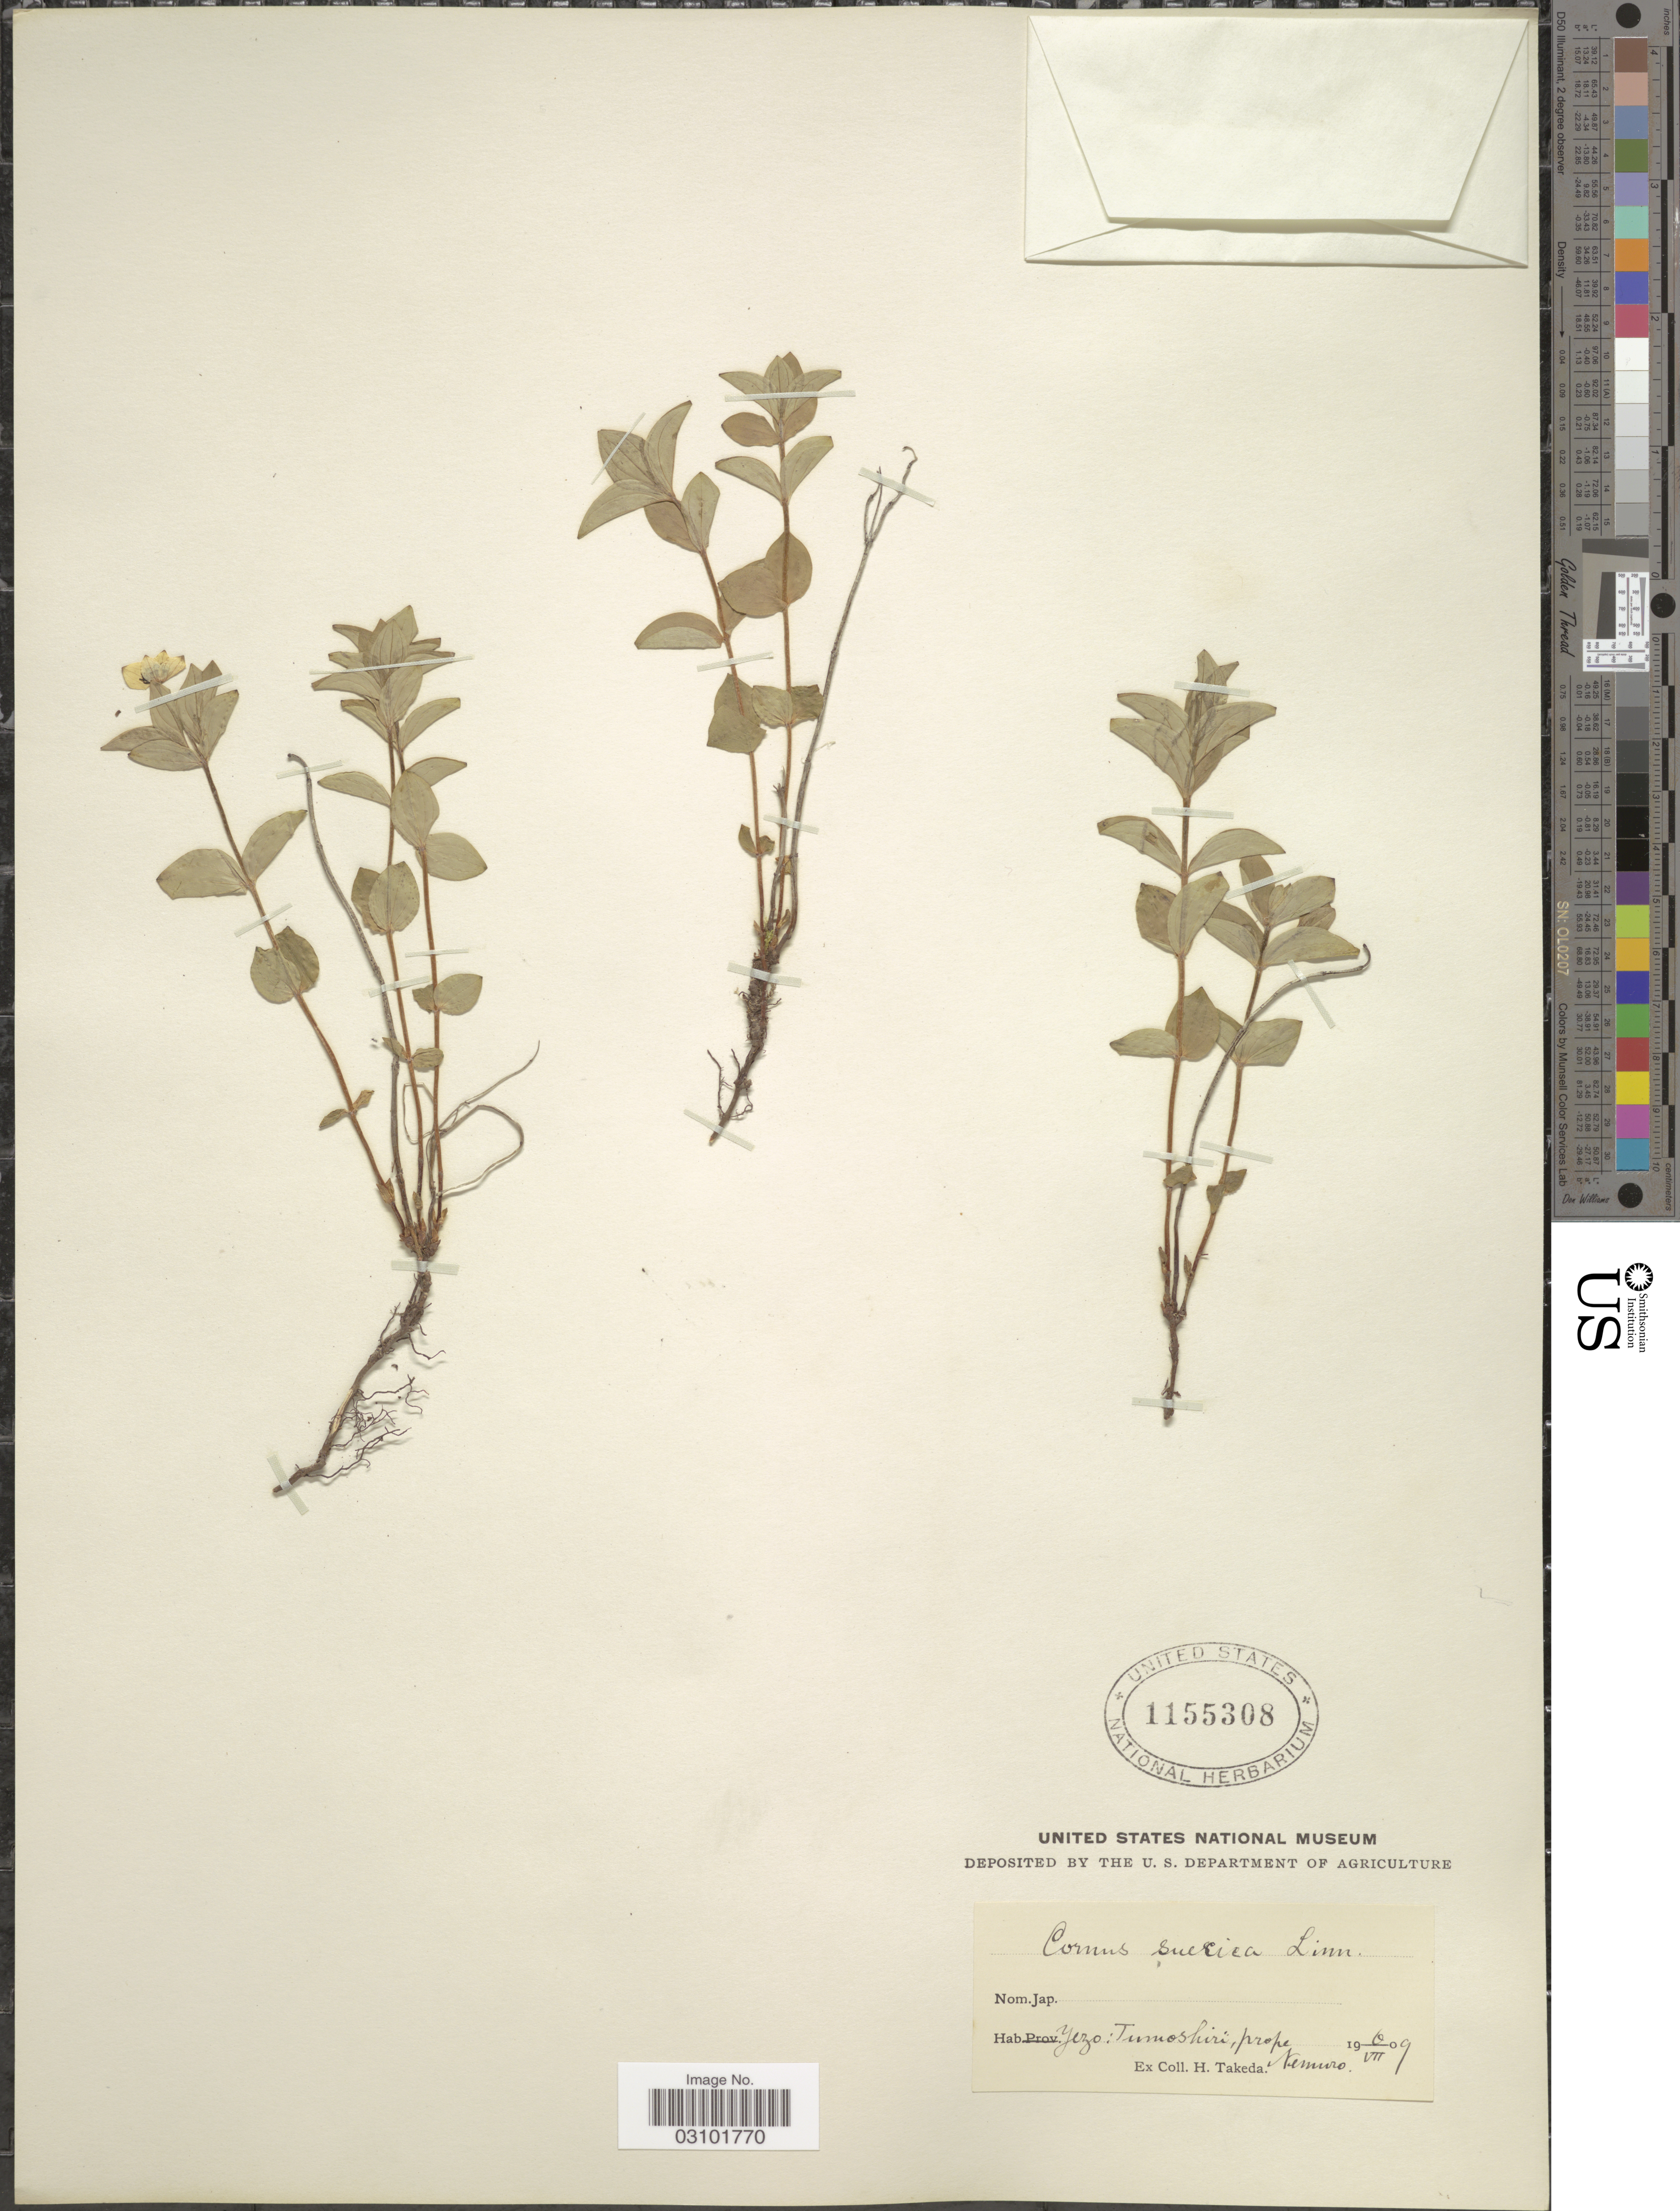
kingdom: Plantae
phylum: Tracheophyta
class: Magnoliopsida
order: Cornales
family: Cornaceae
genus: Cornus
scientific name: Cornus suecica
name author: L.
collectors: H. Takeda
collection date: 1909-07-06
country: Japan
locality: Yezo: Tumoshiri, prope Nemuro.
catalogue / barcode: US 1155308